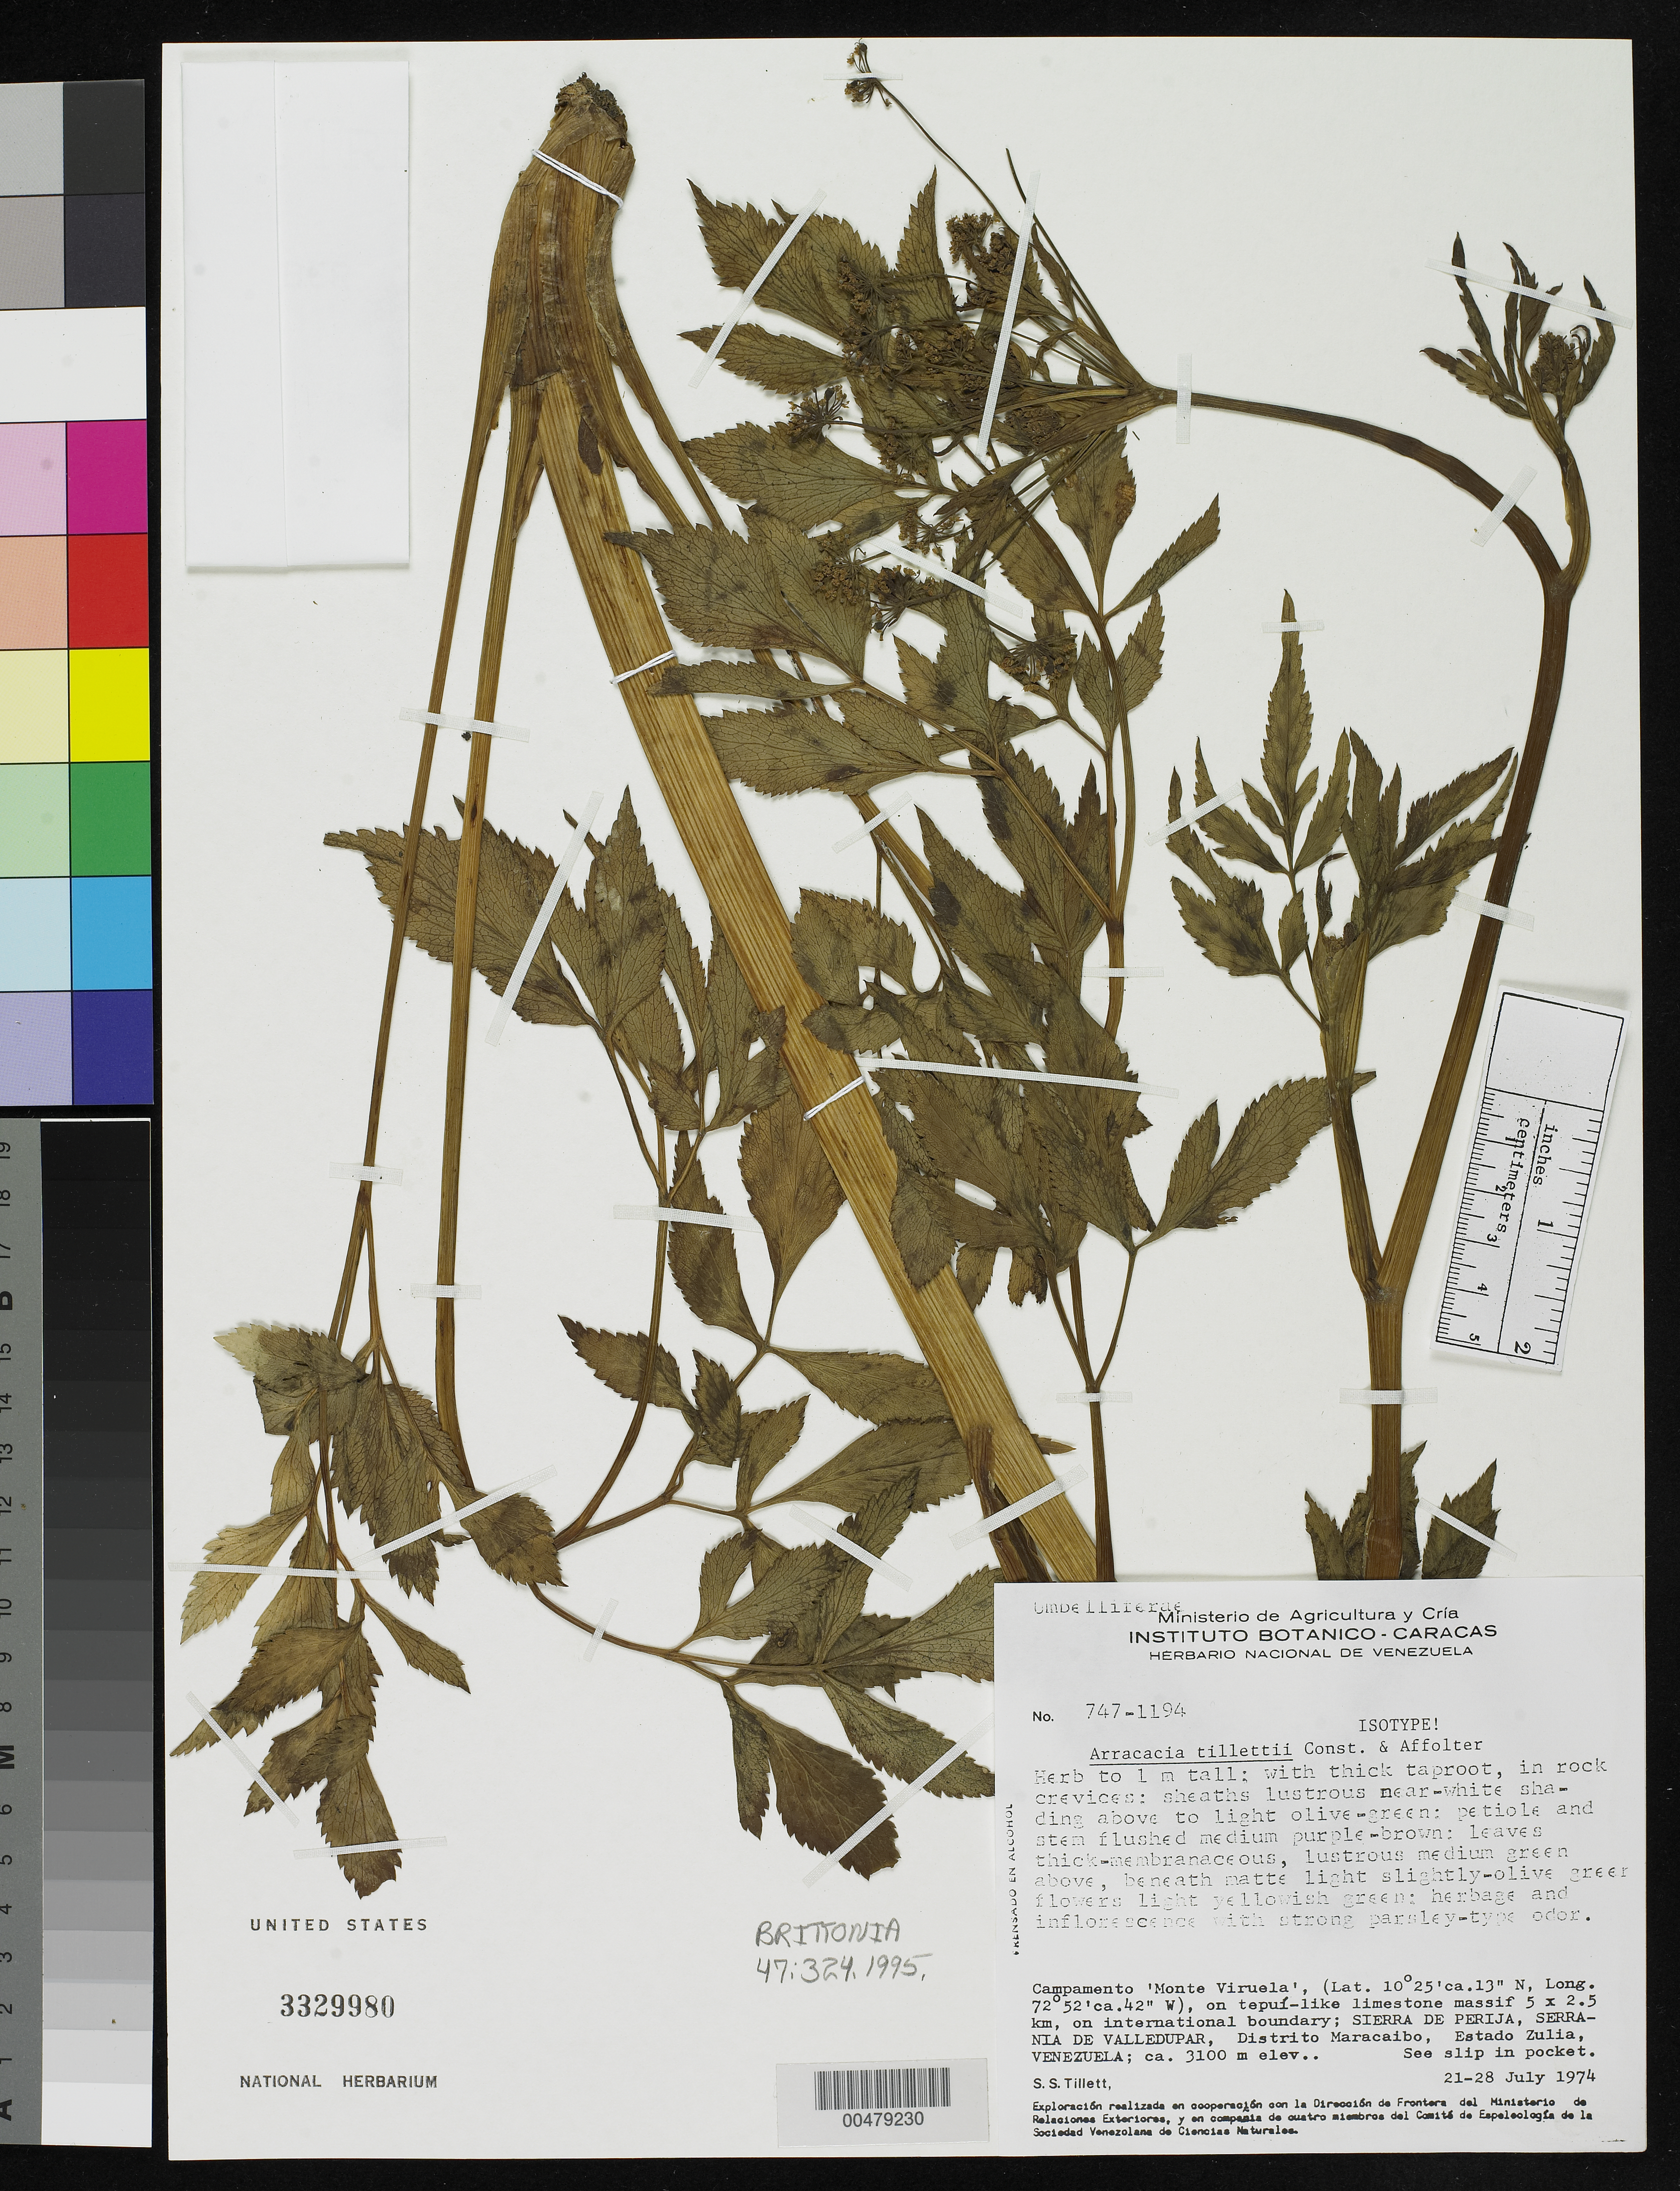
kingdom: Plantae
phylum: Tracheophyta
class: Magnoliopsida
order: Apiales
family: Apiaceae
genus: Arracacia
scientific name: Arracacia tillettii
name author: Constance & Affolter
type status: Isotype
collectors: S. S. Tillett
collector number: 747-1194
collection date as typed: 21 Jul 1974 to 28 Jul 1974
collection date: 1974-07-21/1974-07-28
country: Venezuela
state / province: Zulia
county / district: Maracaibo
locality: Campamento 'Monte Virela', international boundary, Sierra de Perija, Serrania de Valledupar.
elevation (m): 3100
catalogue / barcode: US 3329980